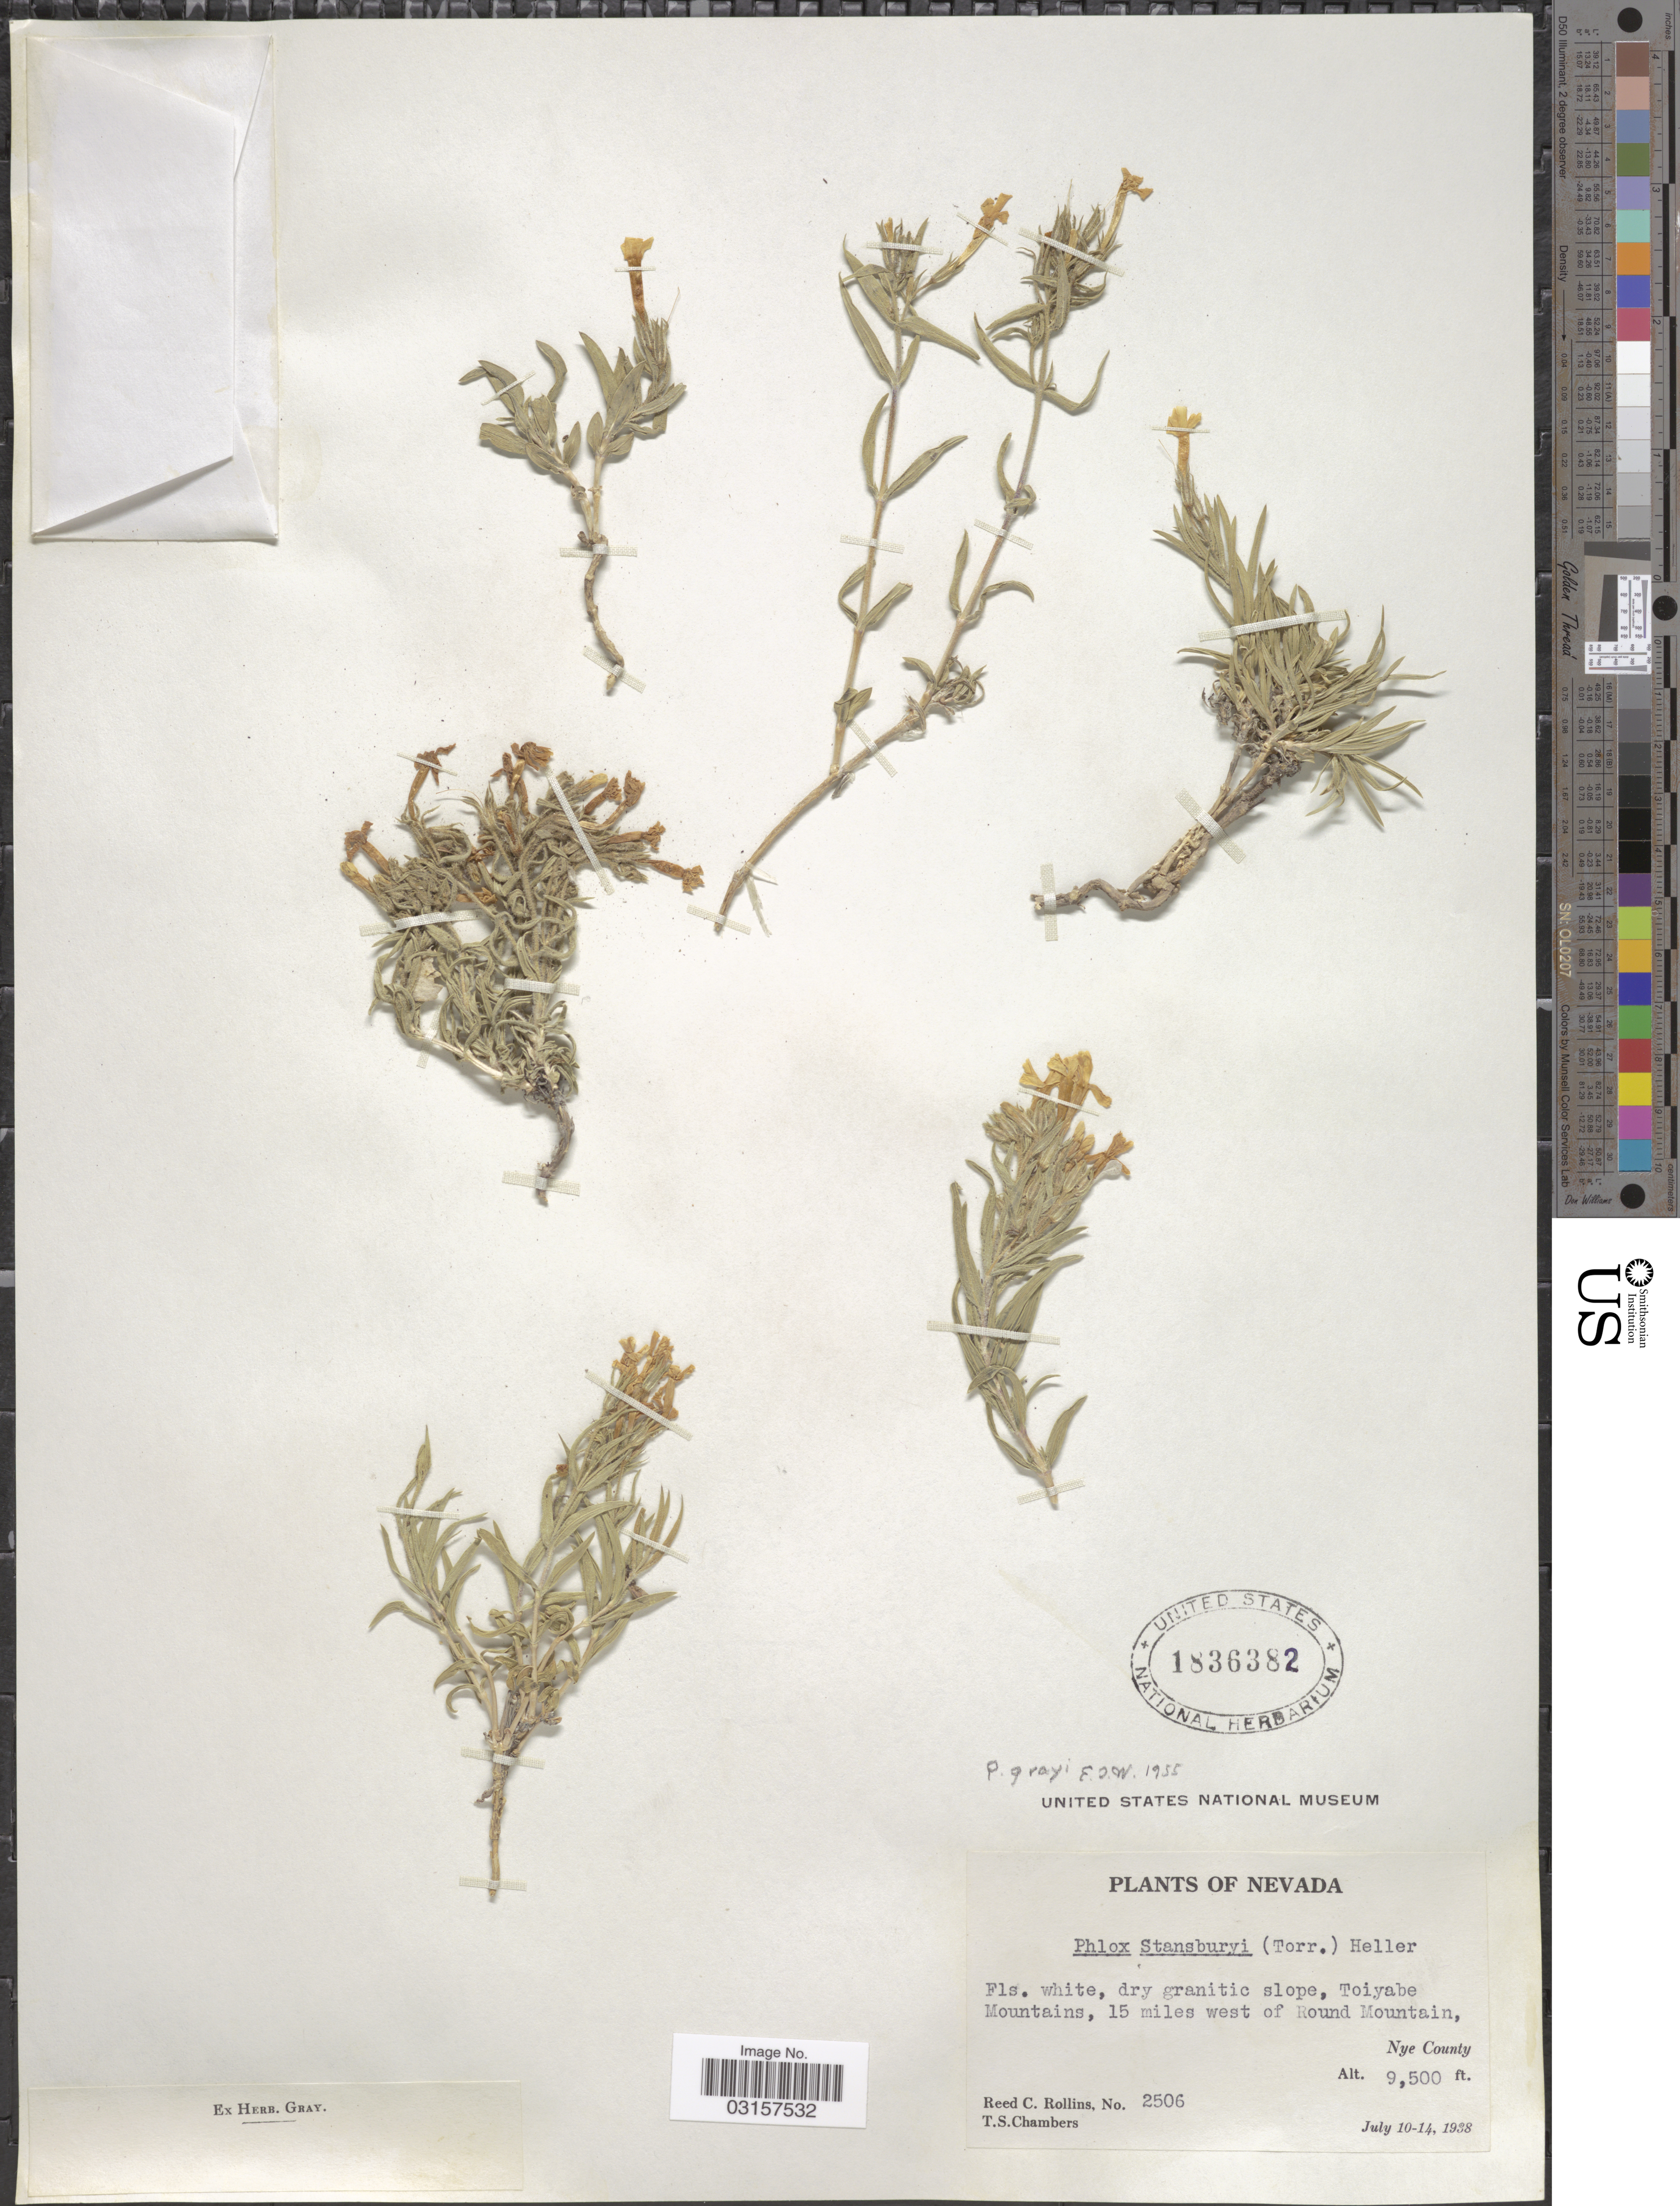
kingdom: Plantae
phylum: Tracheophyta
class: Magnoliopsida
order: Ericales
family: Polemoniaceae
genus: Phlox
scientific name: Phlox stansburyi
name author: (Torr.) A. Heller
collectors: R. C. Rollins & T. Chambers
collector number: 2506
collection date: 1938-07-10/1938-07-14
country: United States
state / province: Nevada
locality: Toiyabe Mountains, 15 miles west of Round Mountain, Nye County.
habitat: dry granitic slope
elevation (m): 2896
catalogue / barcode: US 1836382